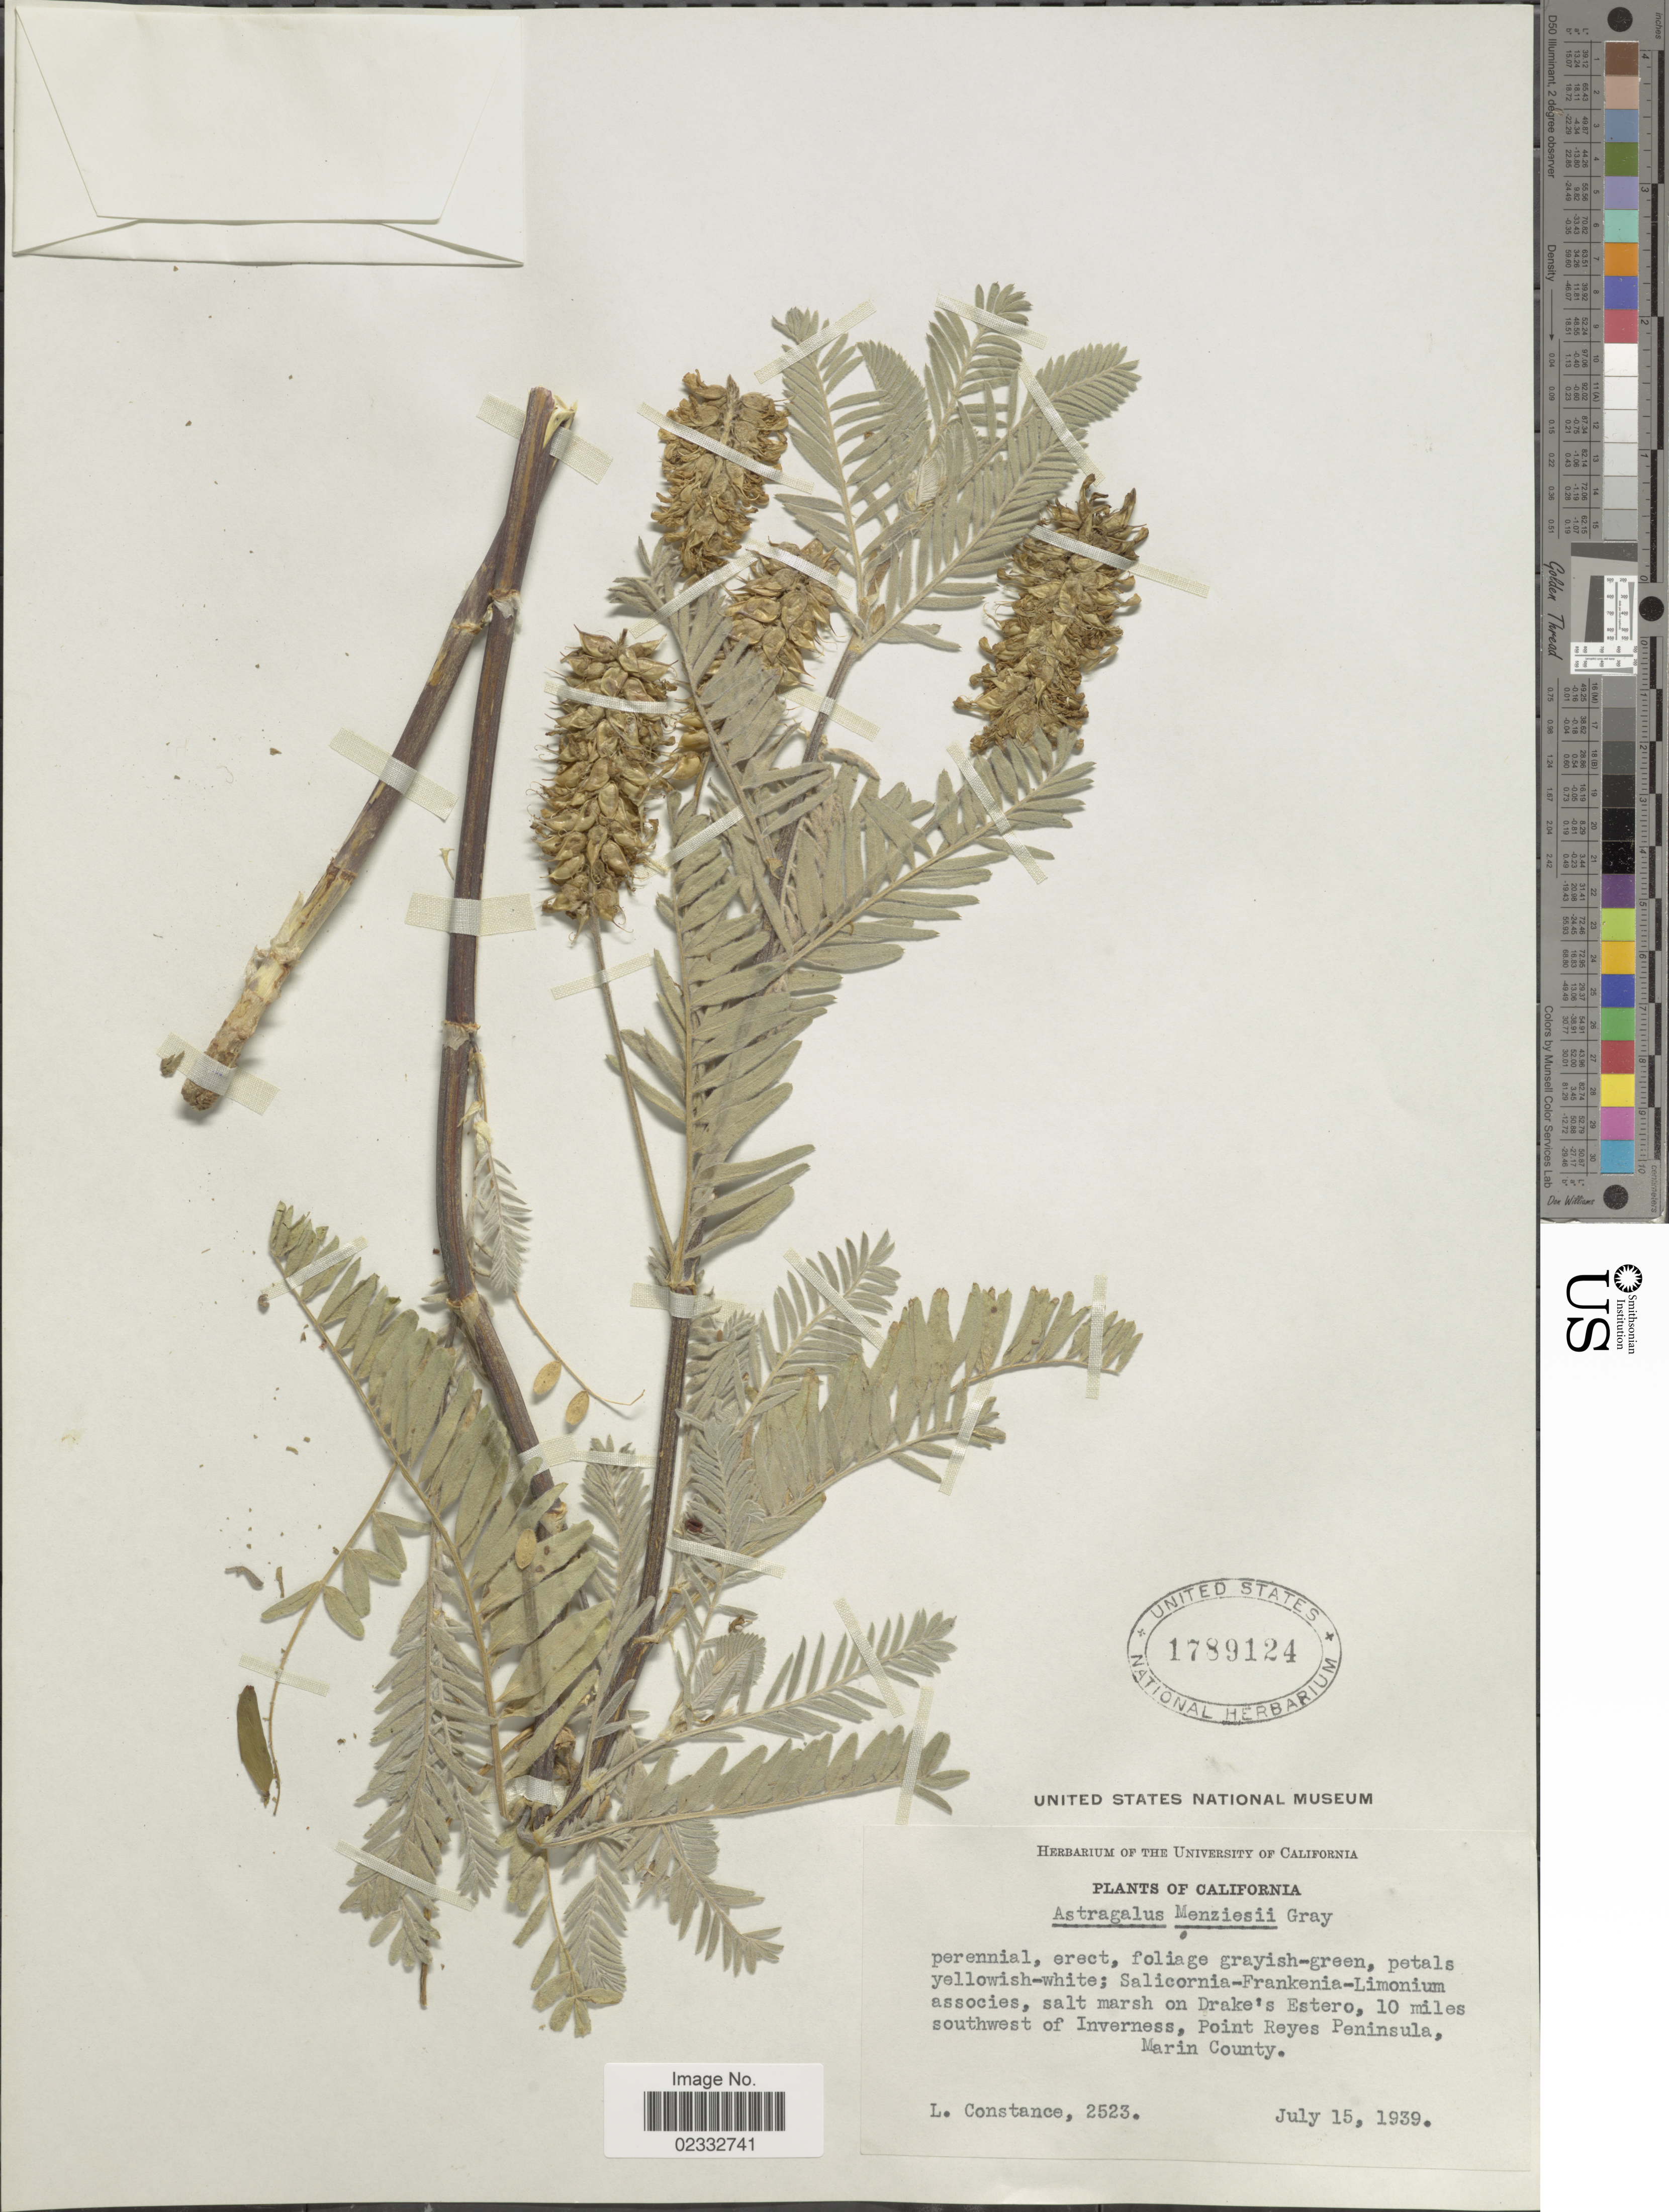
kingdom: Plantae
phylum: Tracheophyta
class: Magnoliopsida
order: Fabales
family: Fabaceae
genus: Astragalus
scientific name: Astragalus menziesii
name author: A. Gray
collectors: L. Constance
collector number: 2523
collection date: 1939-07-15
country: United States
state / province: California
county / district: Marin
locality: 10 miles southwest of Iverness, Point Reyes Peninsula, Marin County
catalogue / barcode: US 1789124